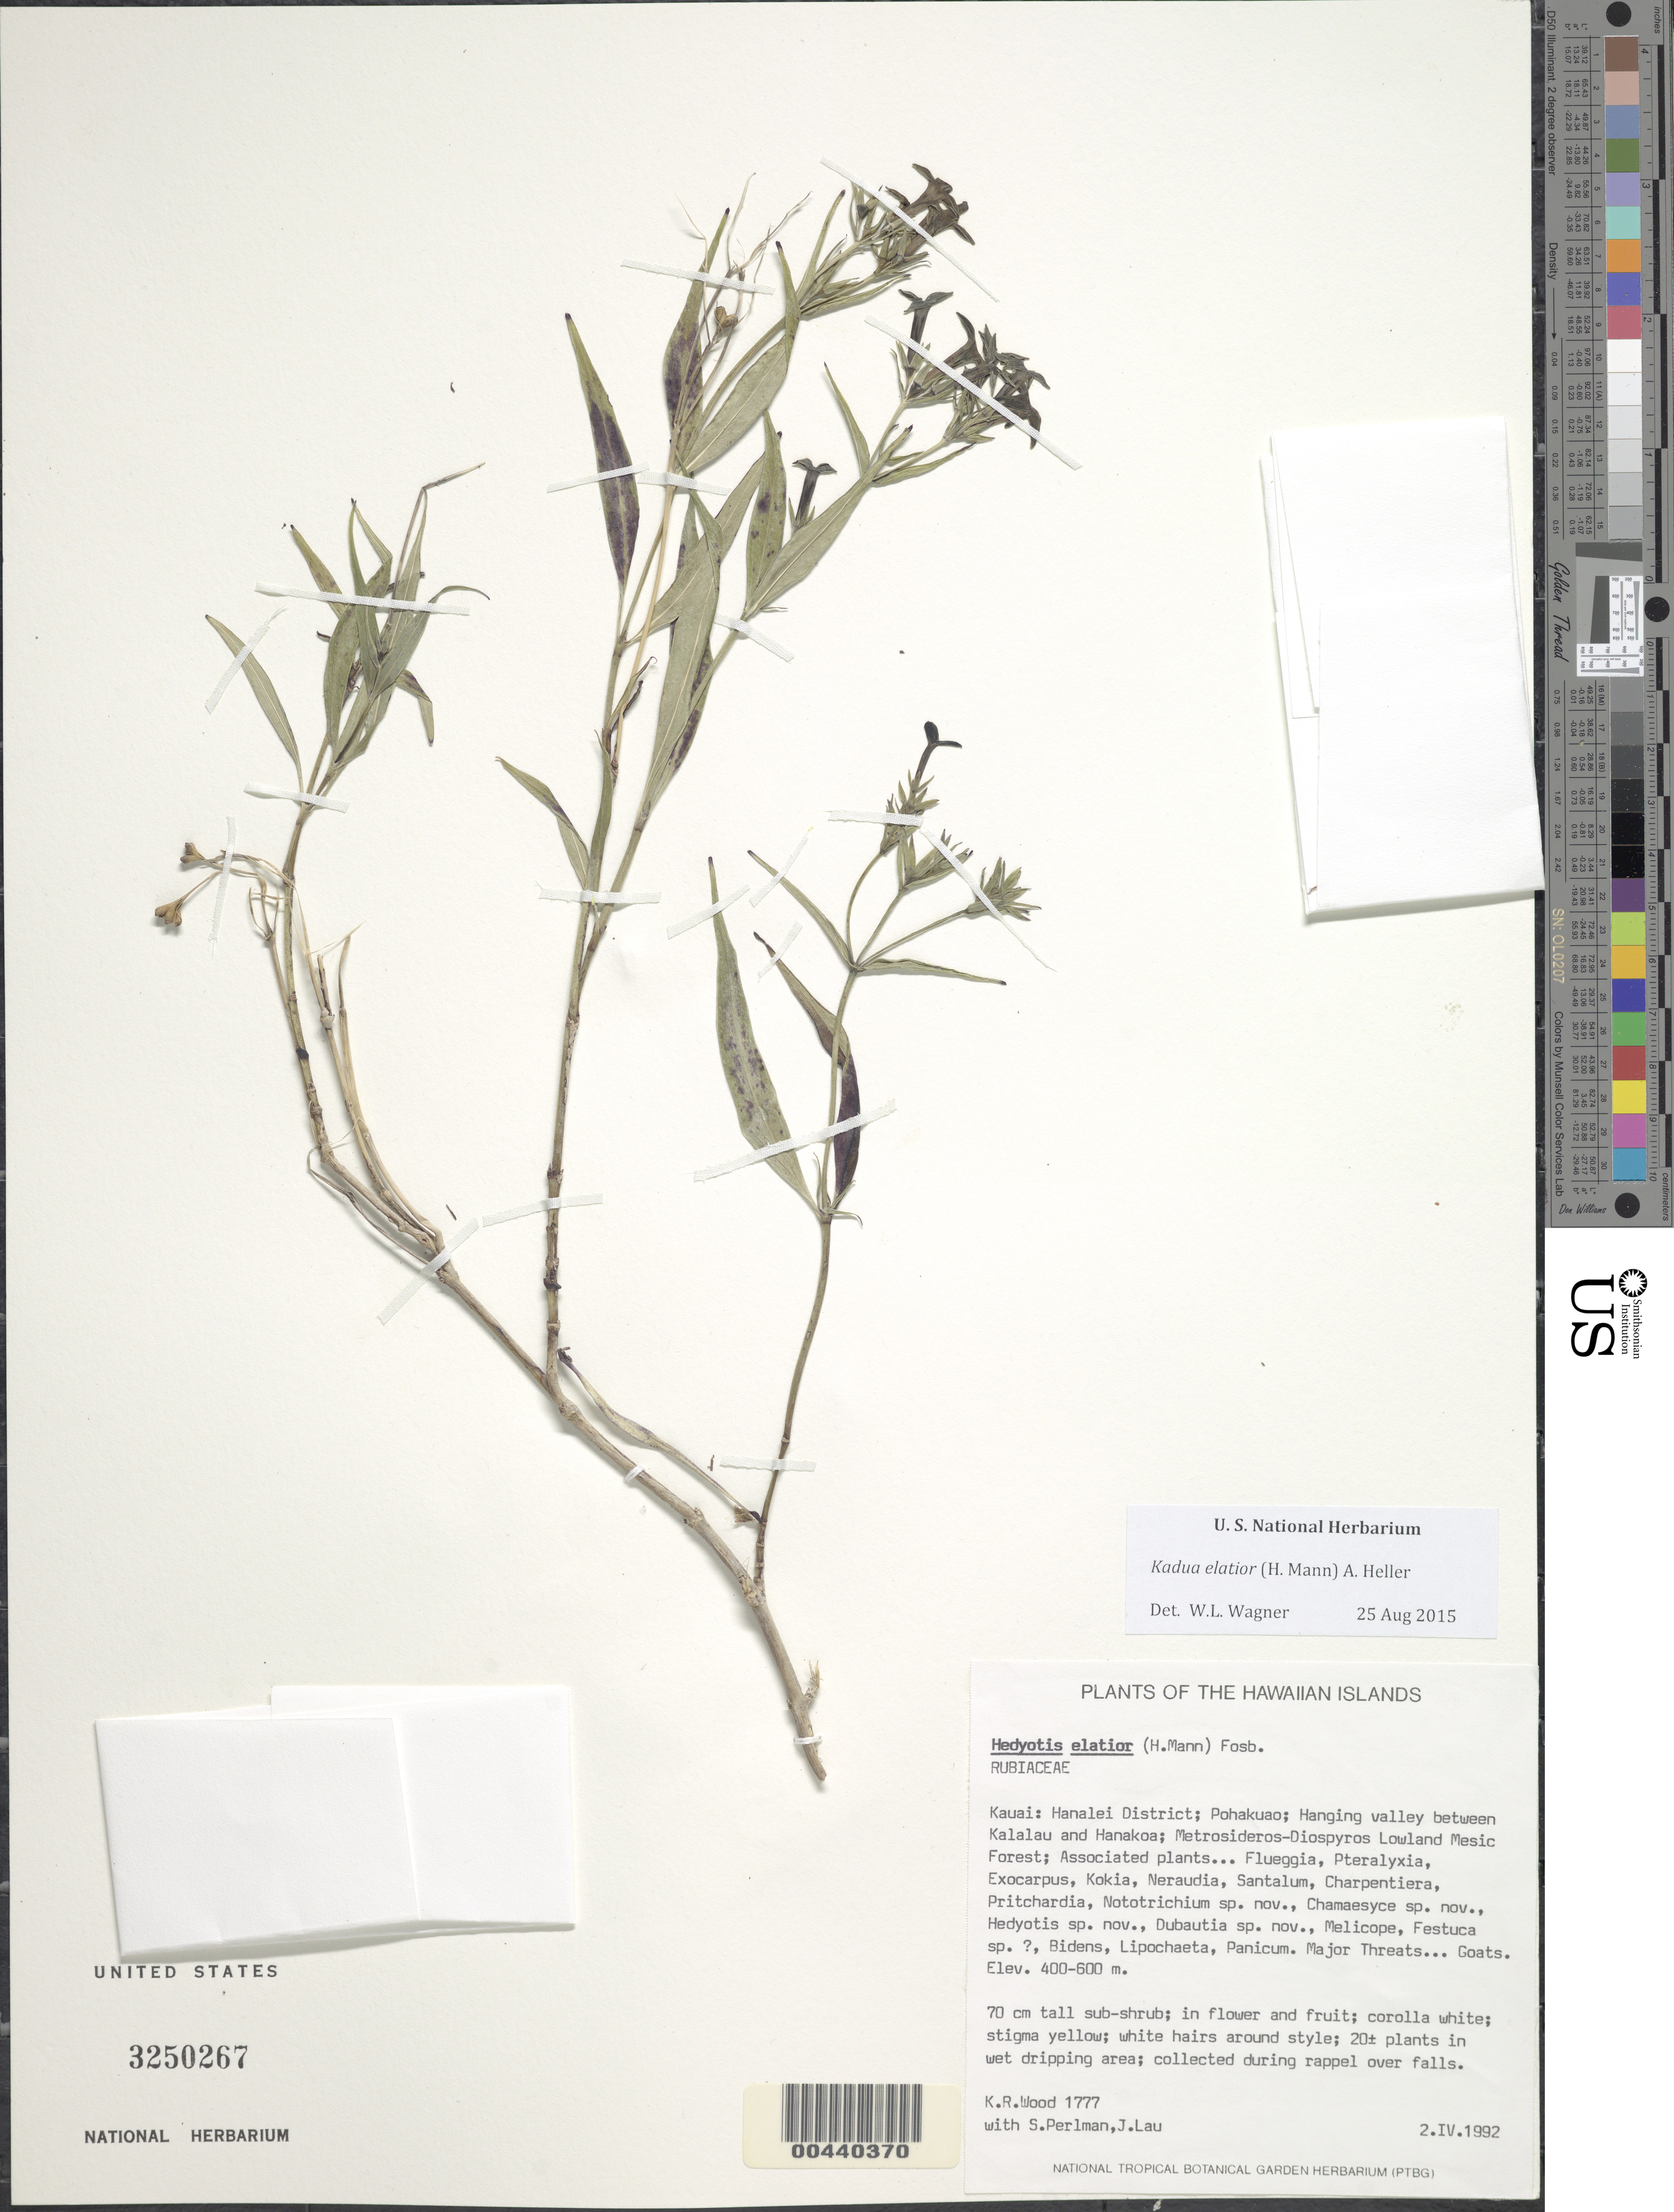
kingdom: Plantae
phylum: Tracheophyta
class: Magnoliopsida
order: Gentianales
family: Rubiaceae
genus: Kadua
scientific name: Kadua elatior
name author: (H. Mann) A. Heller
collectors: K. R. Wood, S. P. Perlman & J. Lau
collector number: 1777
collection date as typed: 2 Apr 1992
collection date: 1992-04-02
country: United States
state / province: Hawaii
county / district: Kauai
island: Kaua'i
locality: Hanalei District; Pohakuao; Hanging valley between Kalalau and Hanakoa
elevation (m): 400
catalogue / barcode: US 3250267